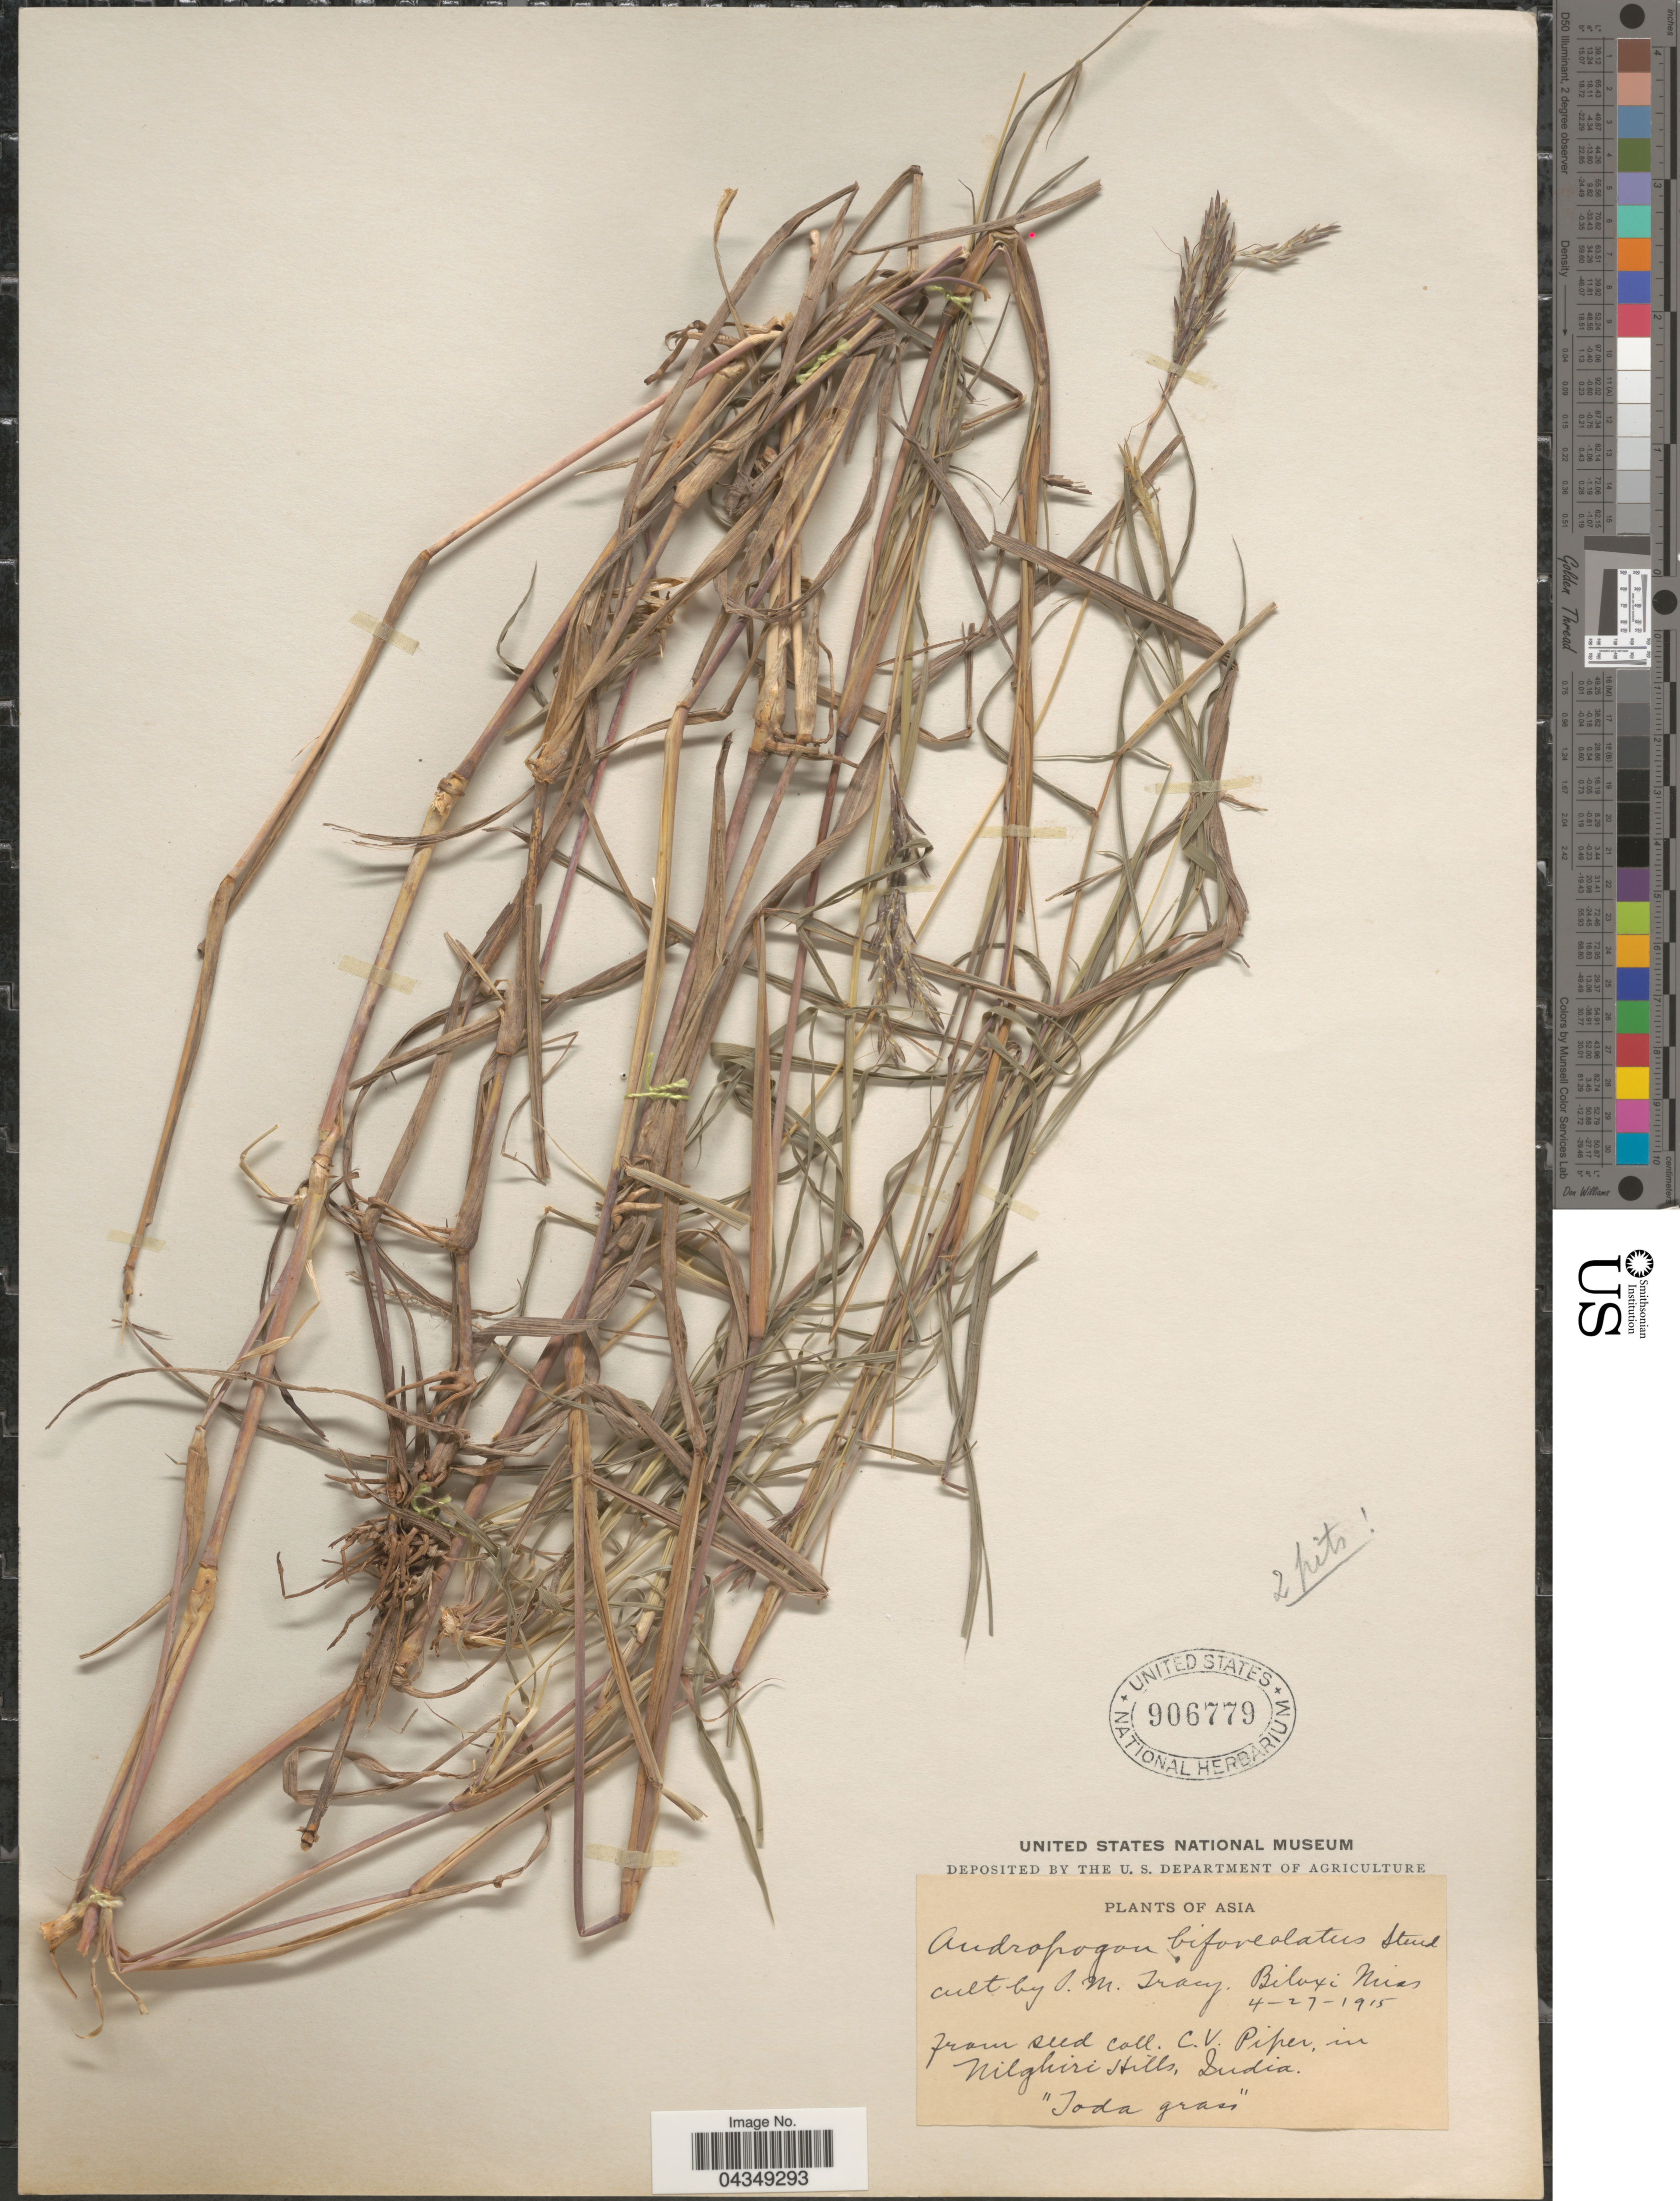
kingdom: Plantae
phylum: Tracheophyta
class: Liliopsida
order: Poales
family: Poaceae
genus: Bothriochloa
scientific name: Bothriochloa insculpta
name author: (Hochst. ex A. Rich.) A. Camus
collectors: S. M. Tracy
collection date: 1915-04-27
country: United States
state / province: Mississippi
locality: Biloxi.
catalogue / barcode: US 906779